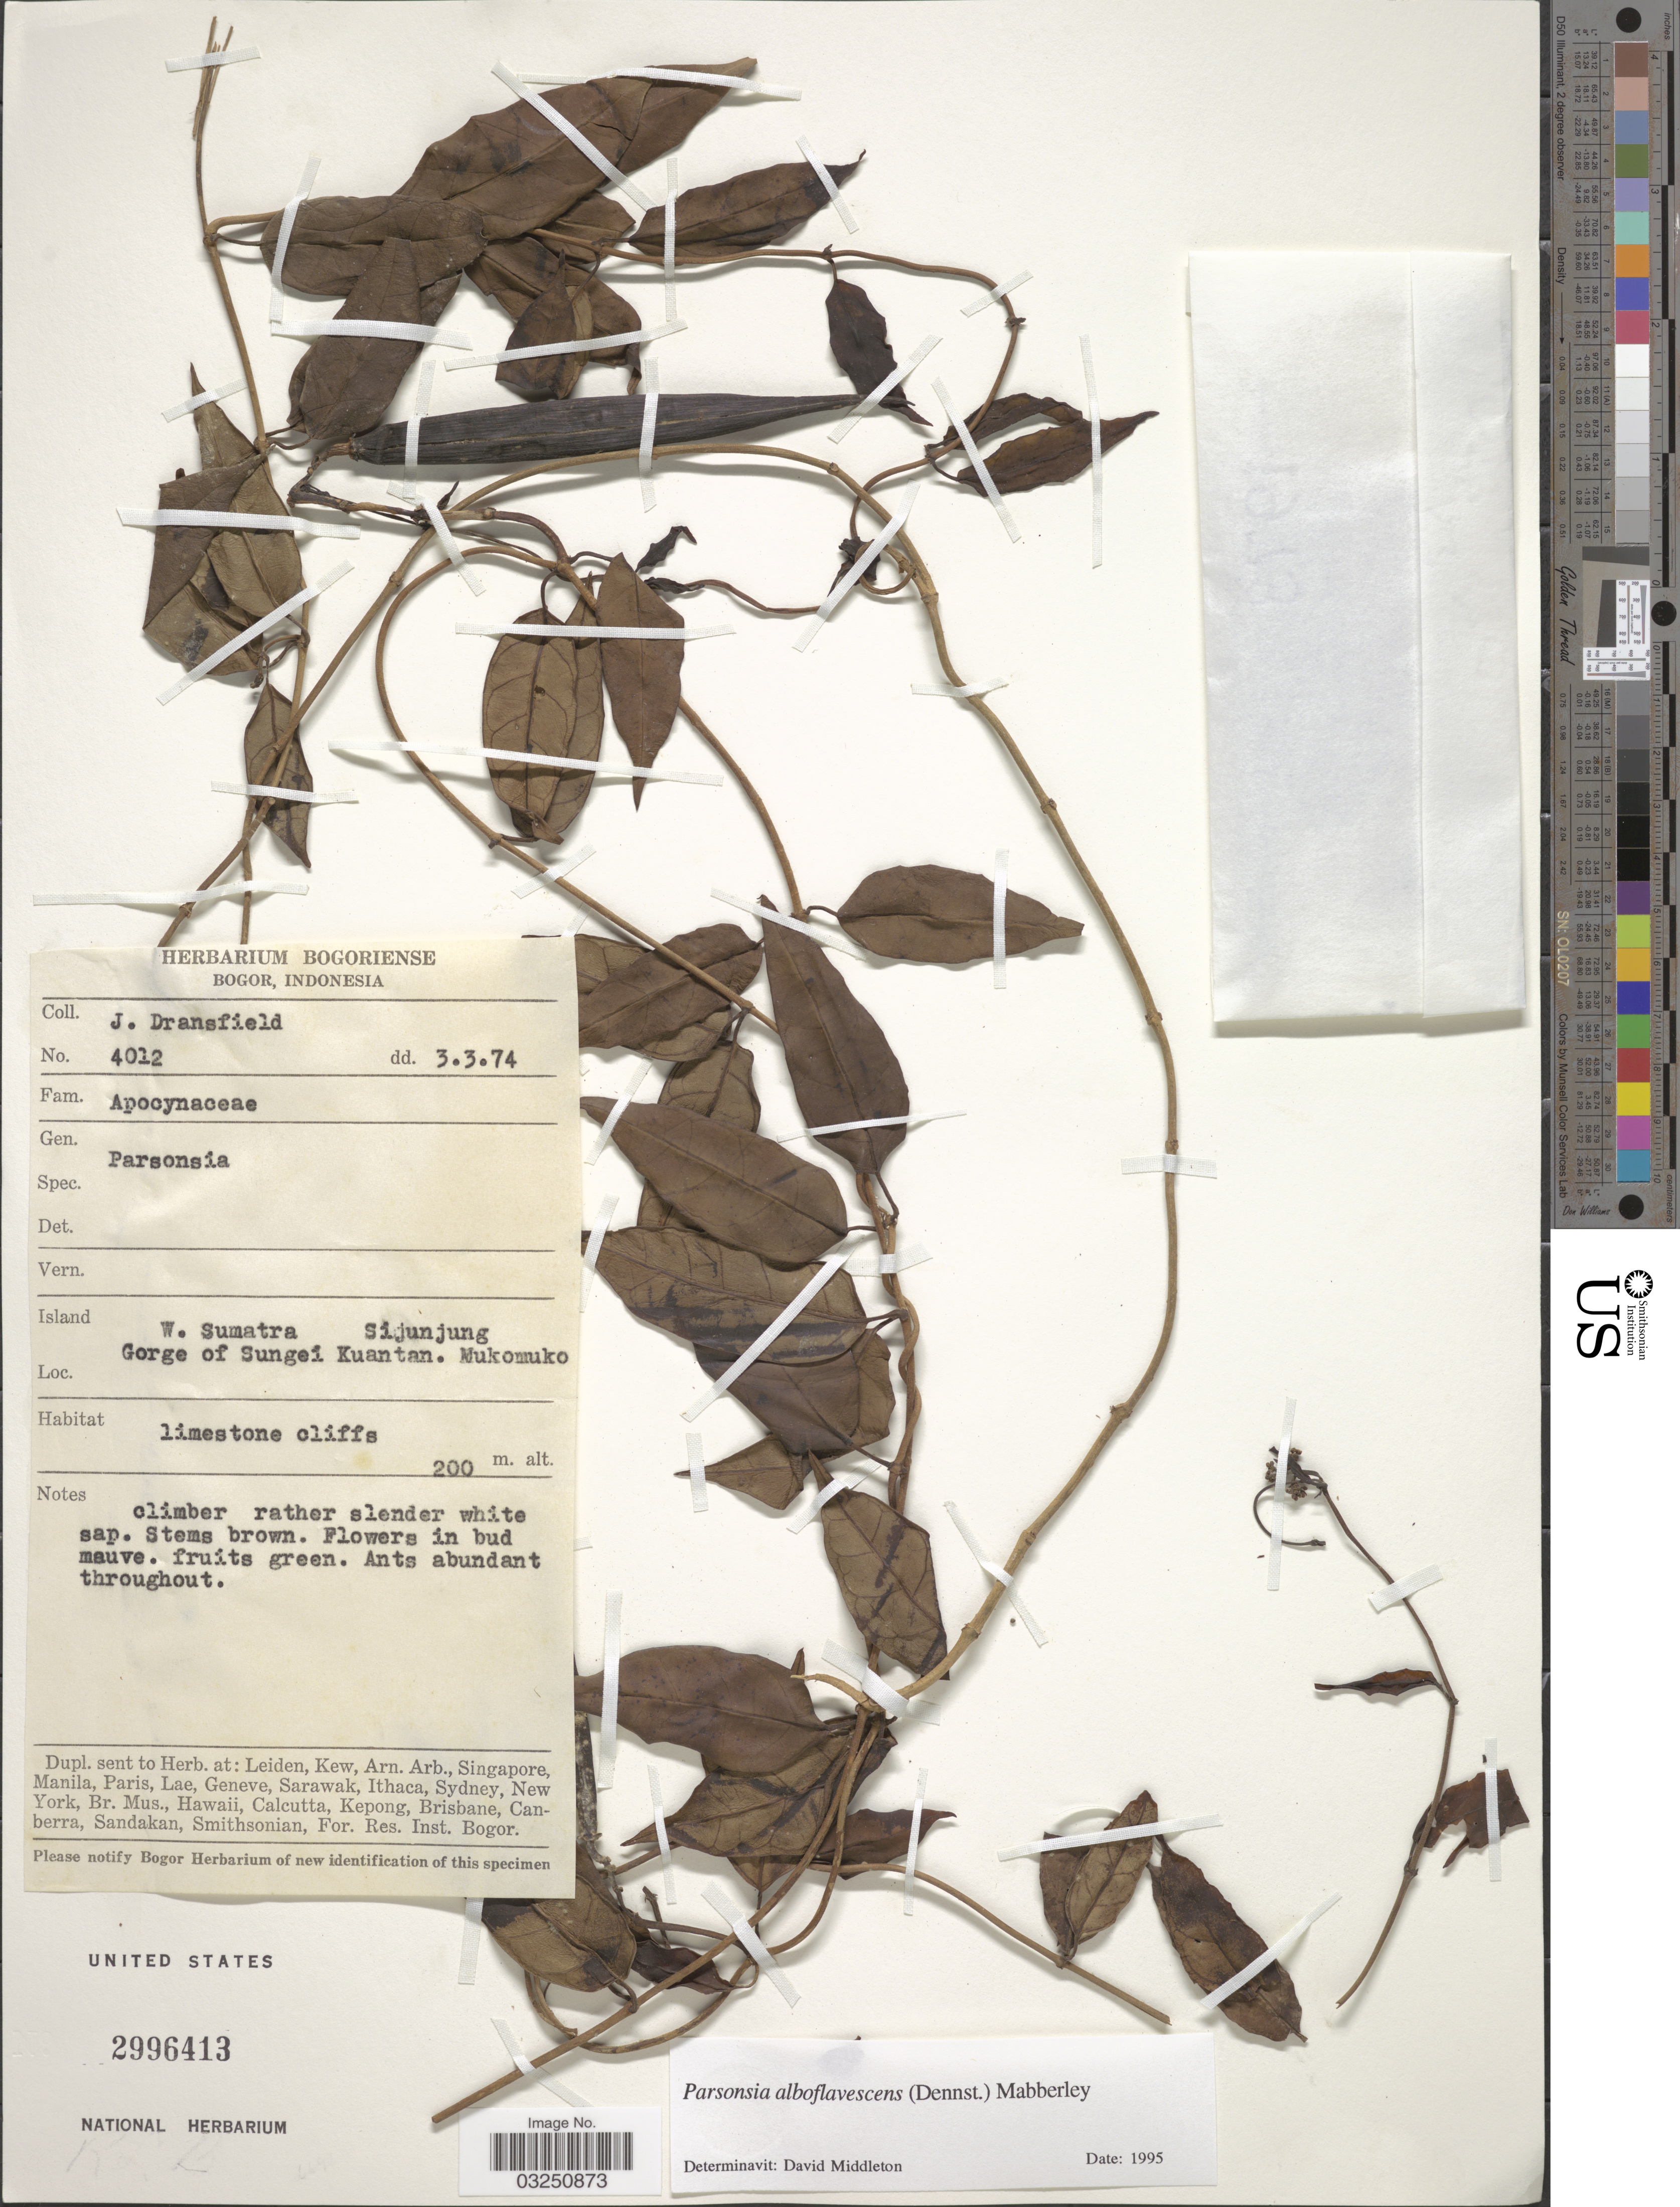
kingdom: Plantae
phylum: Tracheophyta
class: Magnoliopsida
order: Gentianales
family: Apocynaceae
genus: Parsonsia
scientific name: Parsonsia alboflavescens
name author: (Dennst.) Mabberley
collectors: J. Dransfield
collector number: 4012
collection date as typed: Transcribed d/m/y: 3/3/74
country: Indonesia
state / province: Sumatra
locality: W. Sumatra. Sijungjung. Gorge of Sungeí Kuantan. Mukomuko.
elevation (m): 200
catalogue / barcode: US 2996413